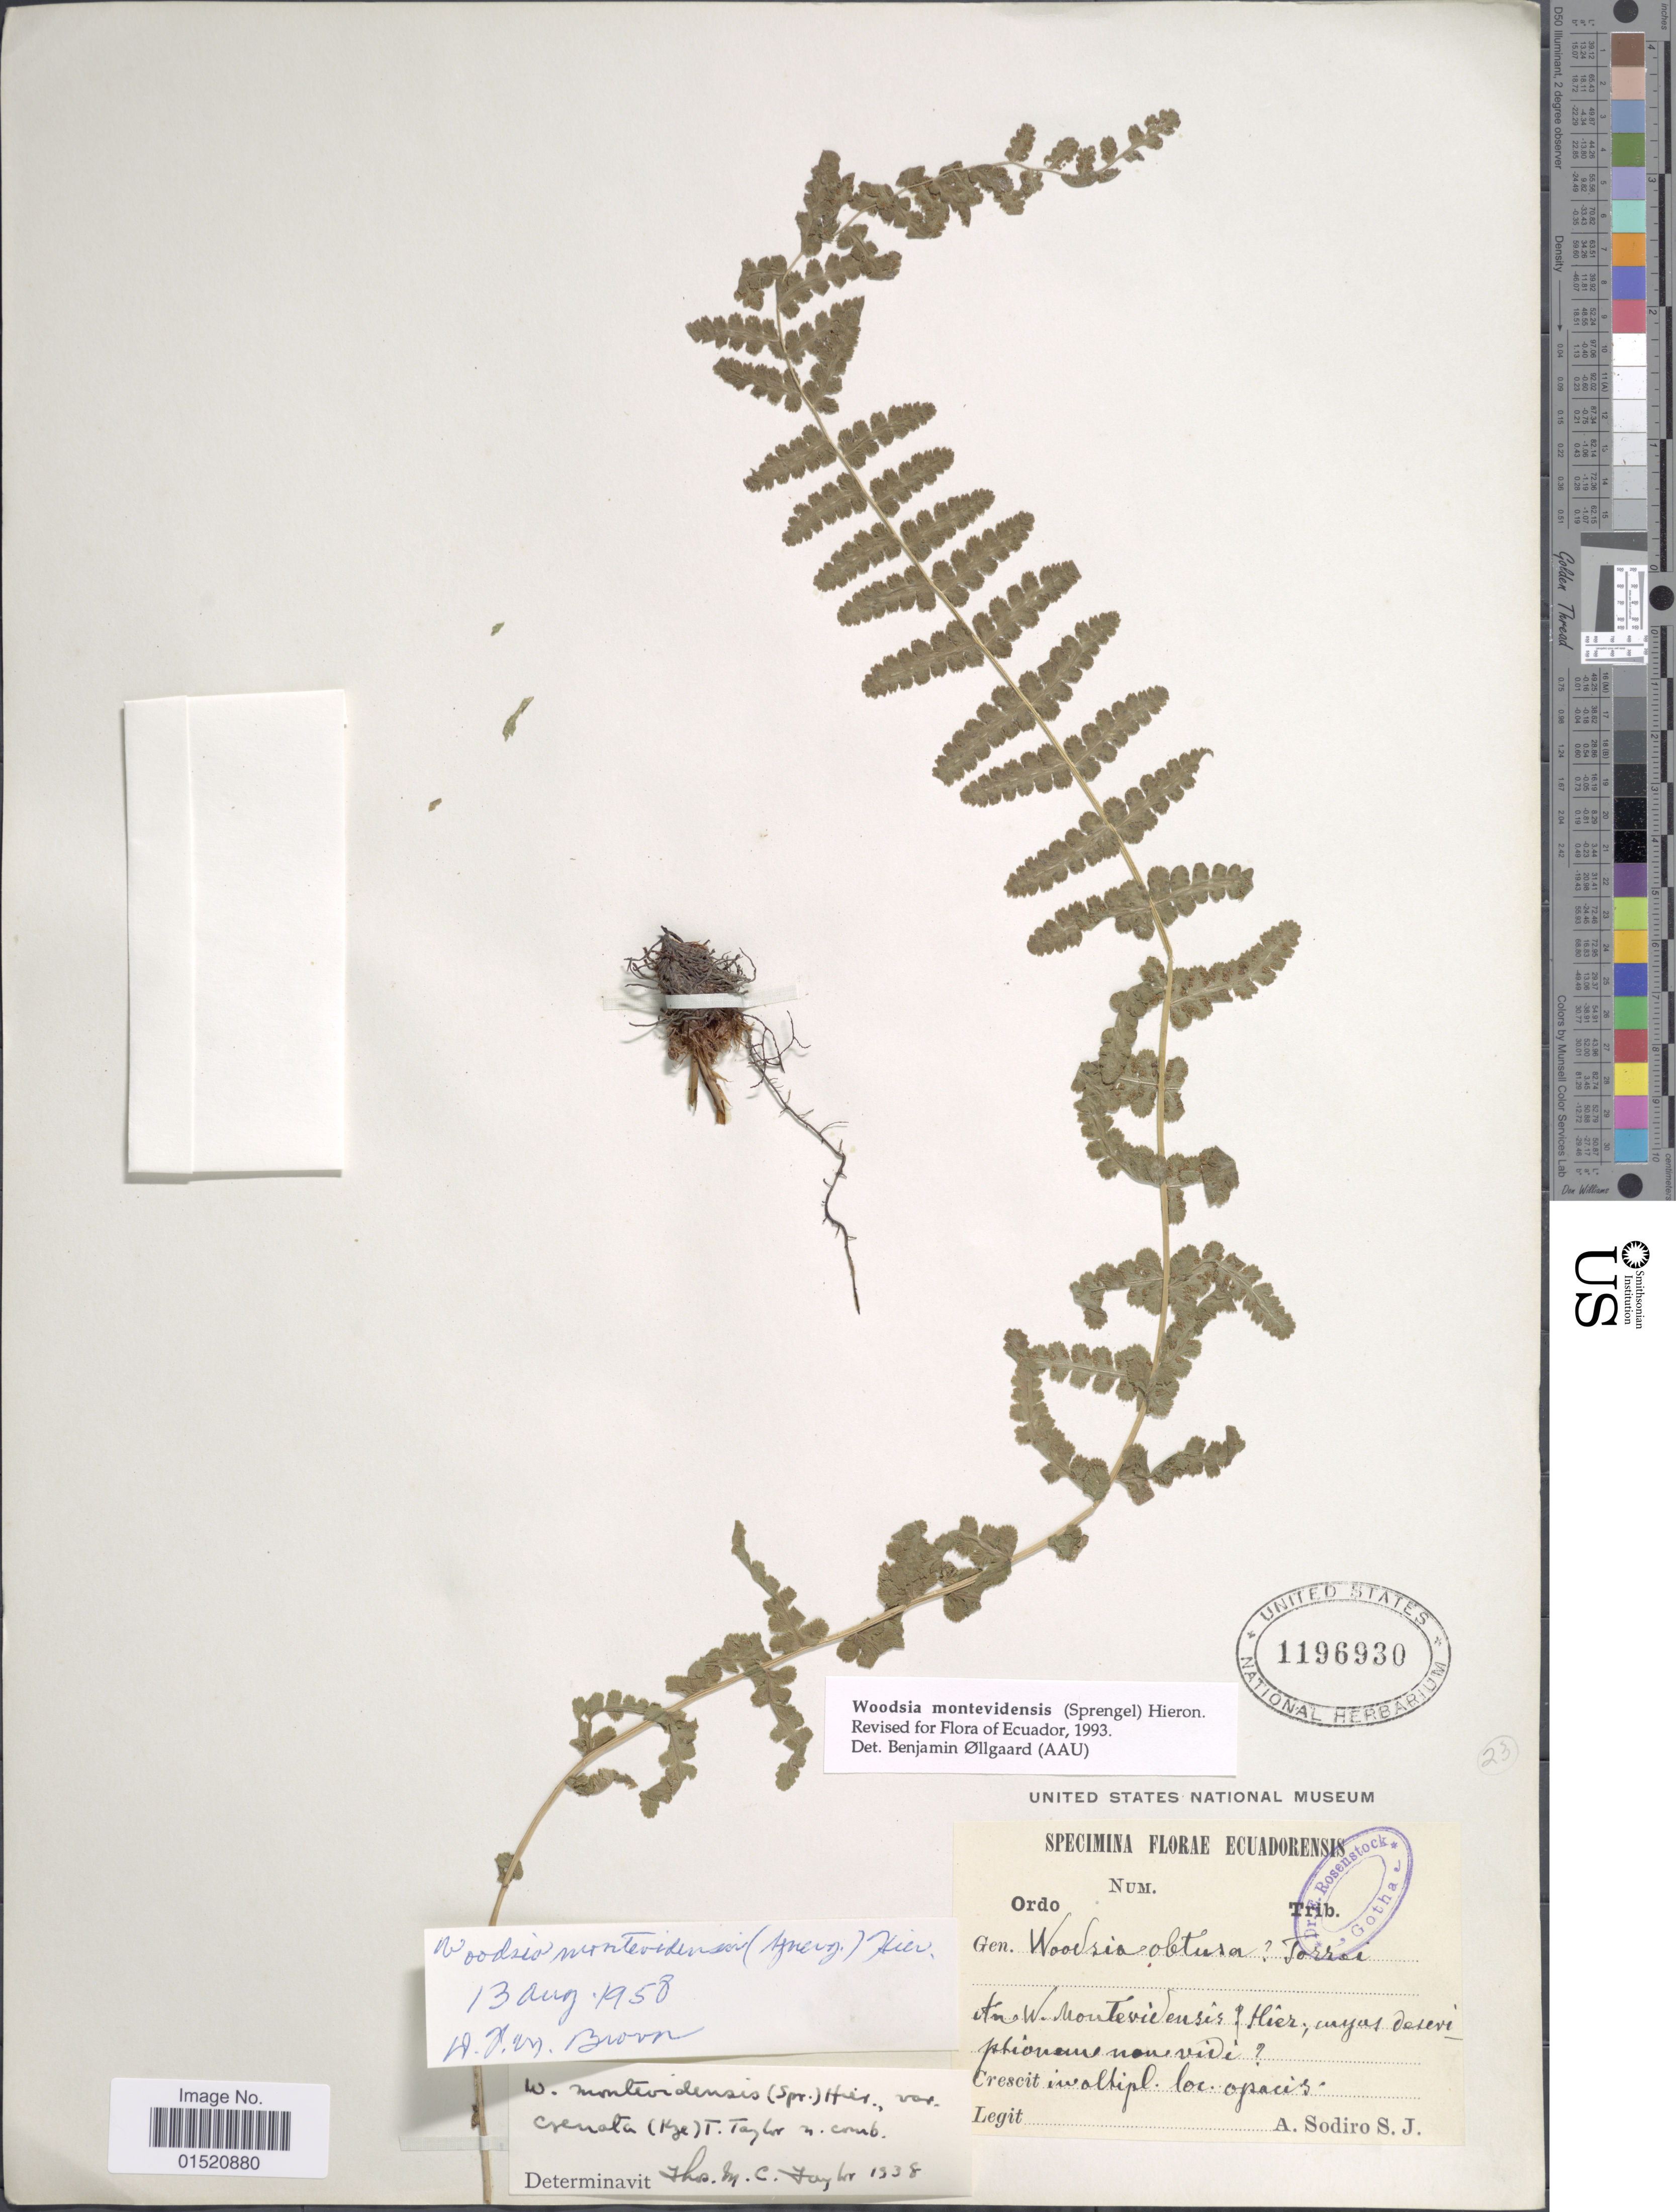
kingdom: Plantae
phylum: Tracheophyta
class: Polypodiopsida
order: Polypodiales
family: Woodsiaceae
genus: Woodsia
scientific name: Woodsia montevidensis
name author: (Spreng.) Hieron.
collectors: A. Sodiro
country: Ecuador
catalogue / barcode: US 1196930